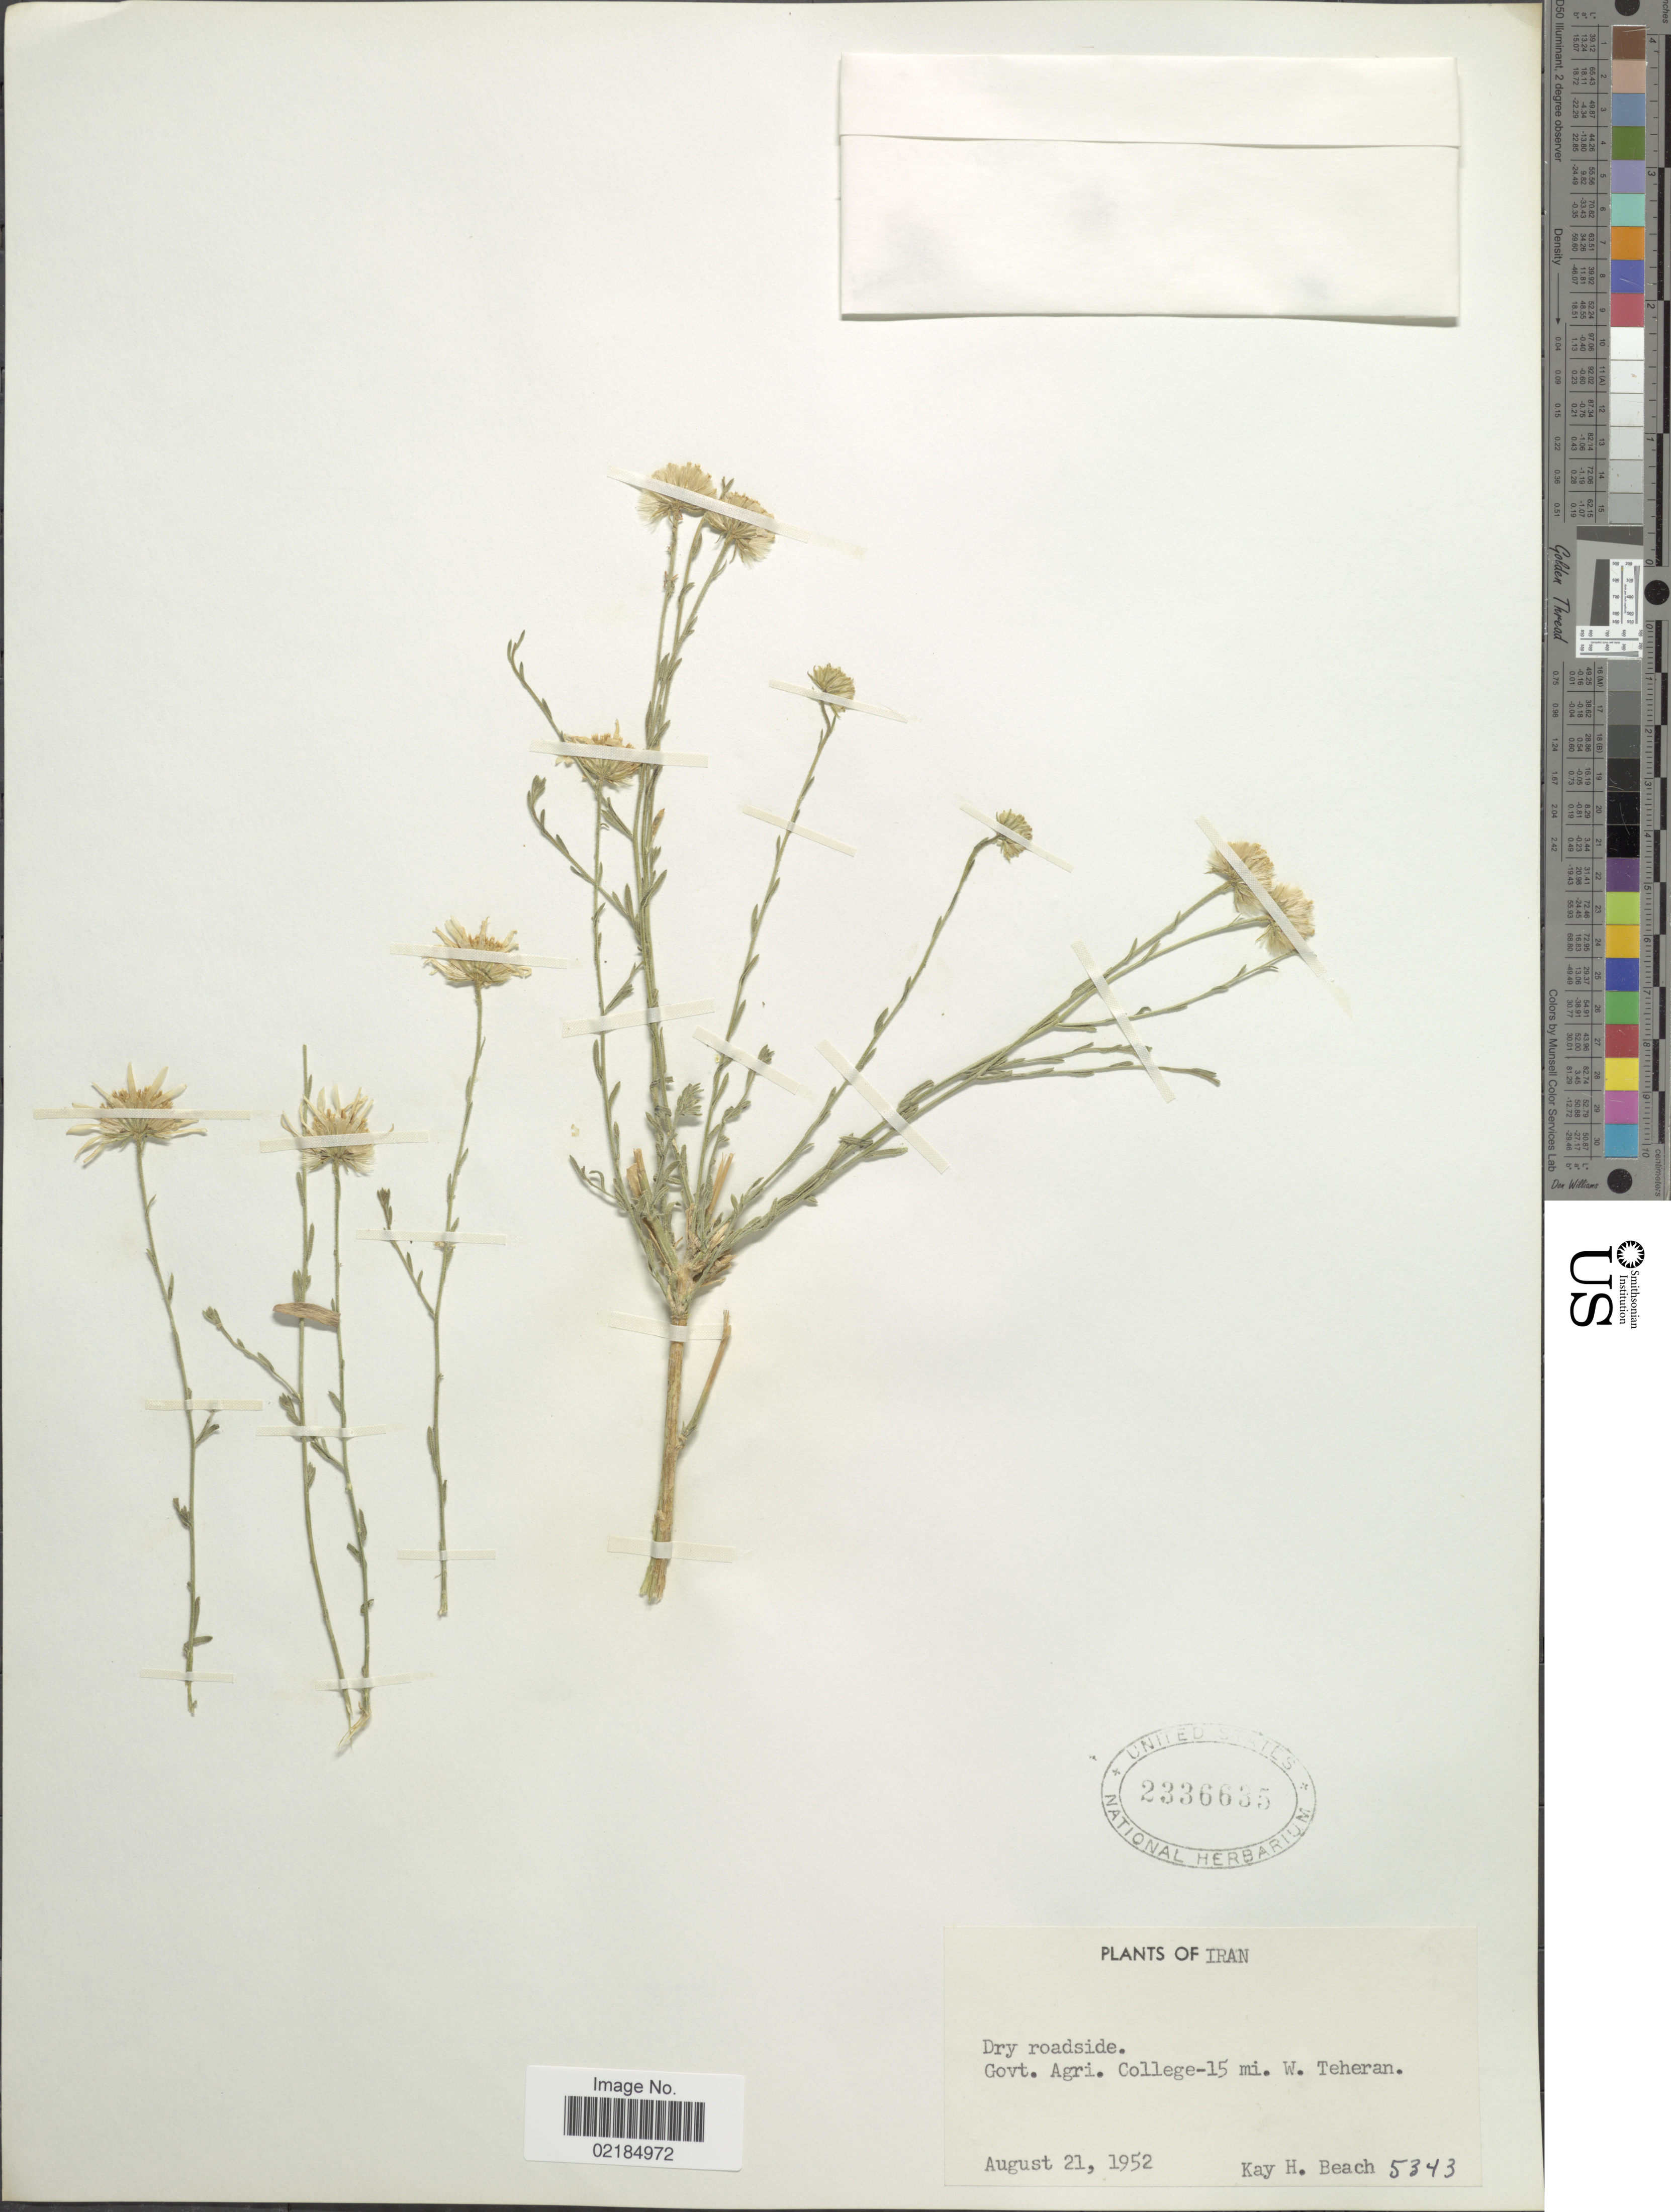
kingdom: Plantae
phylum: Tracheophyta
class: Magnoliopsida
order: Asterales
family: Asteraceae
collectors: K. H. Beach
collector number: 5343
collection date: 1952-08-21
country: Iran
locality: Dry roadside. Govt. Agri. College-15 mi. W. Teheran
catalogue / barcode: US 2336635